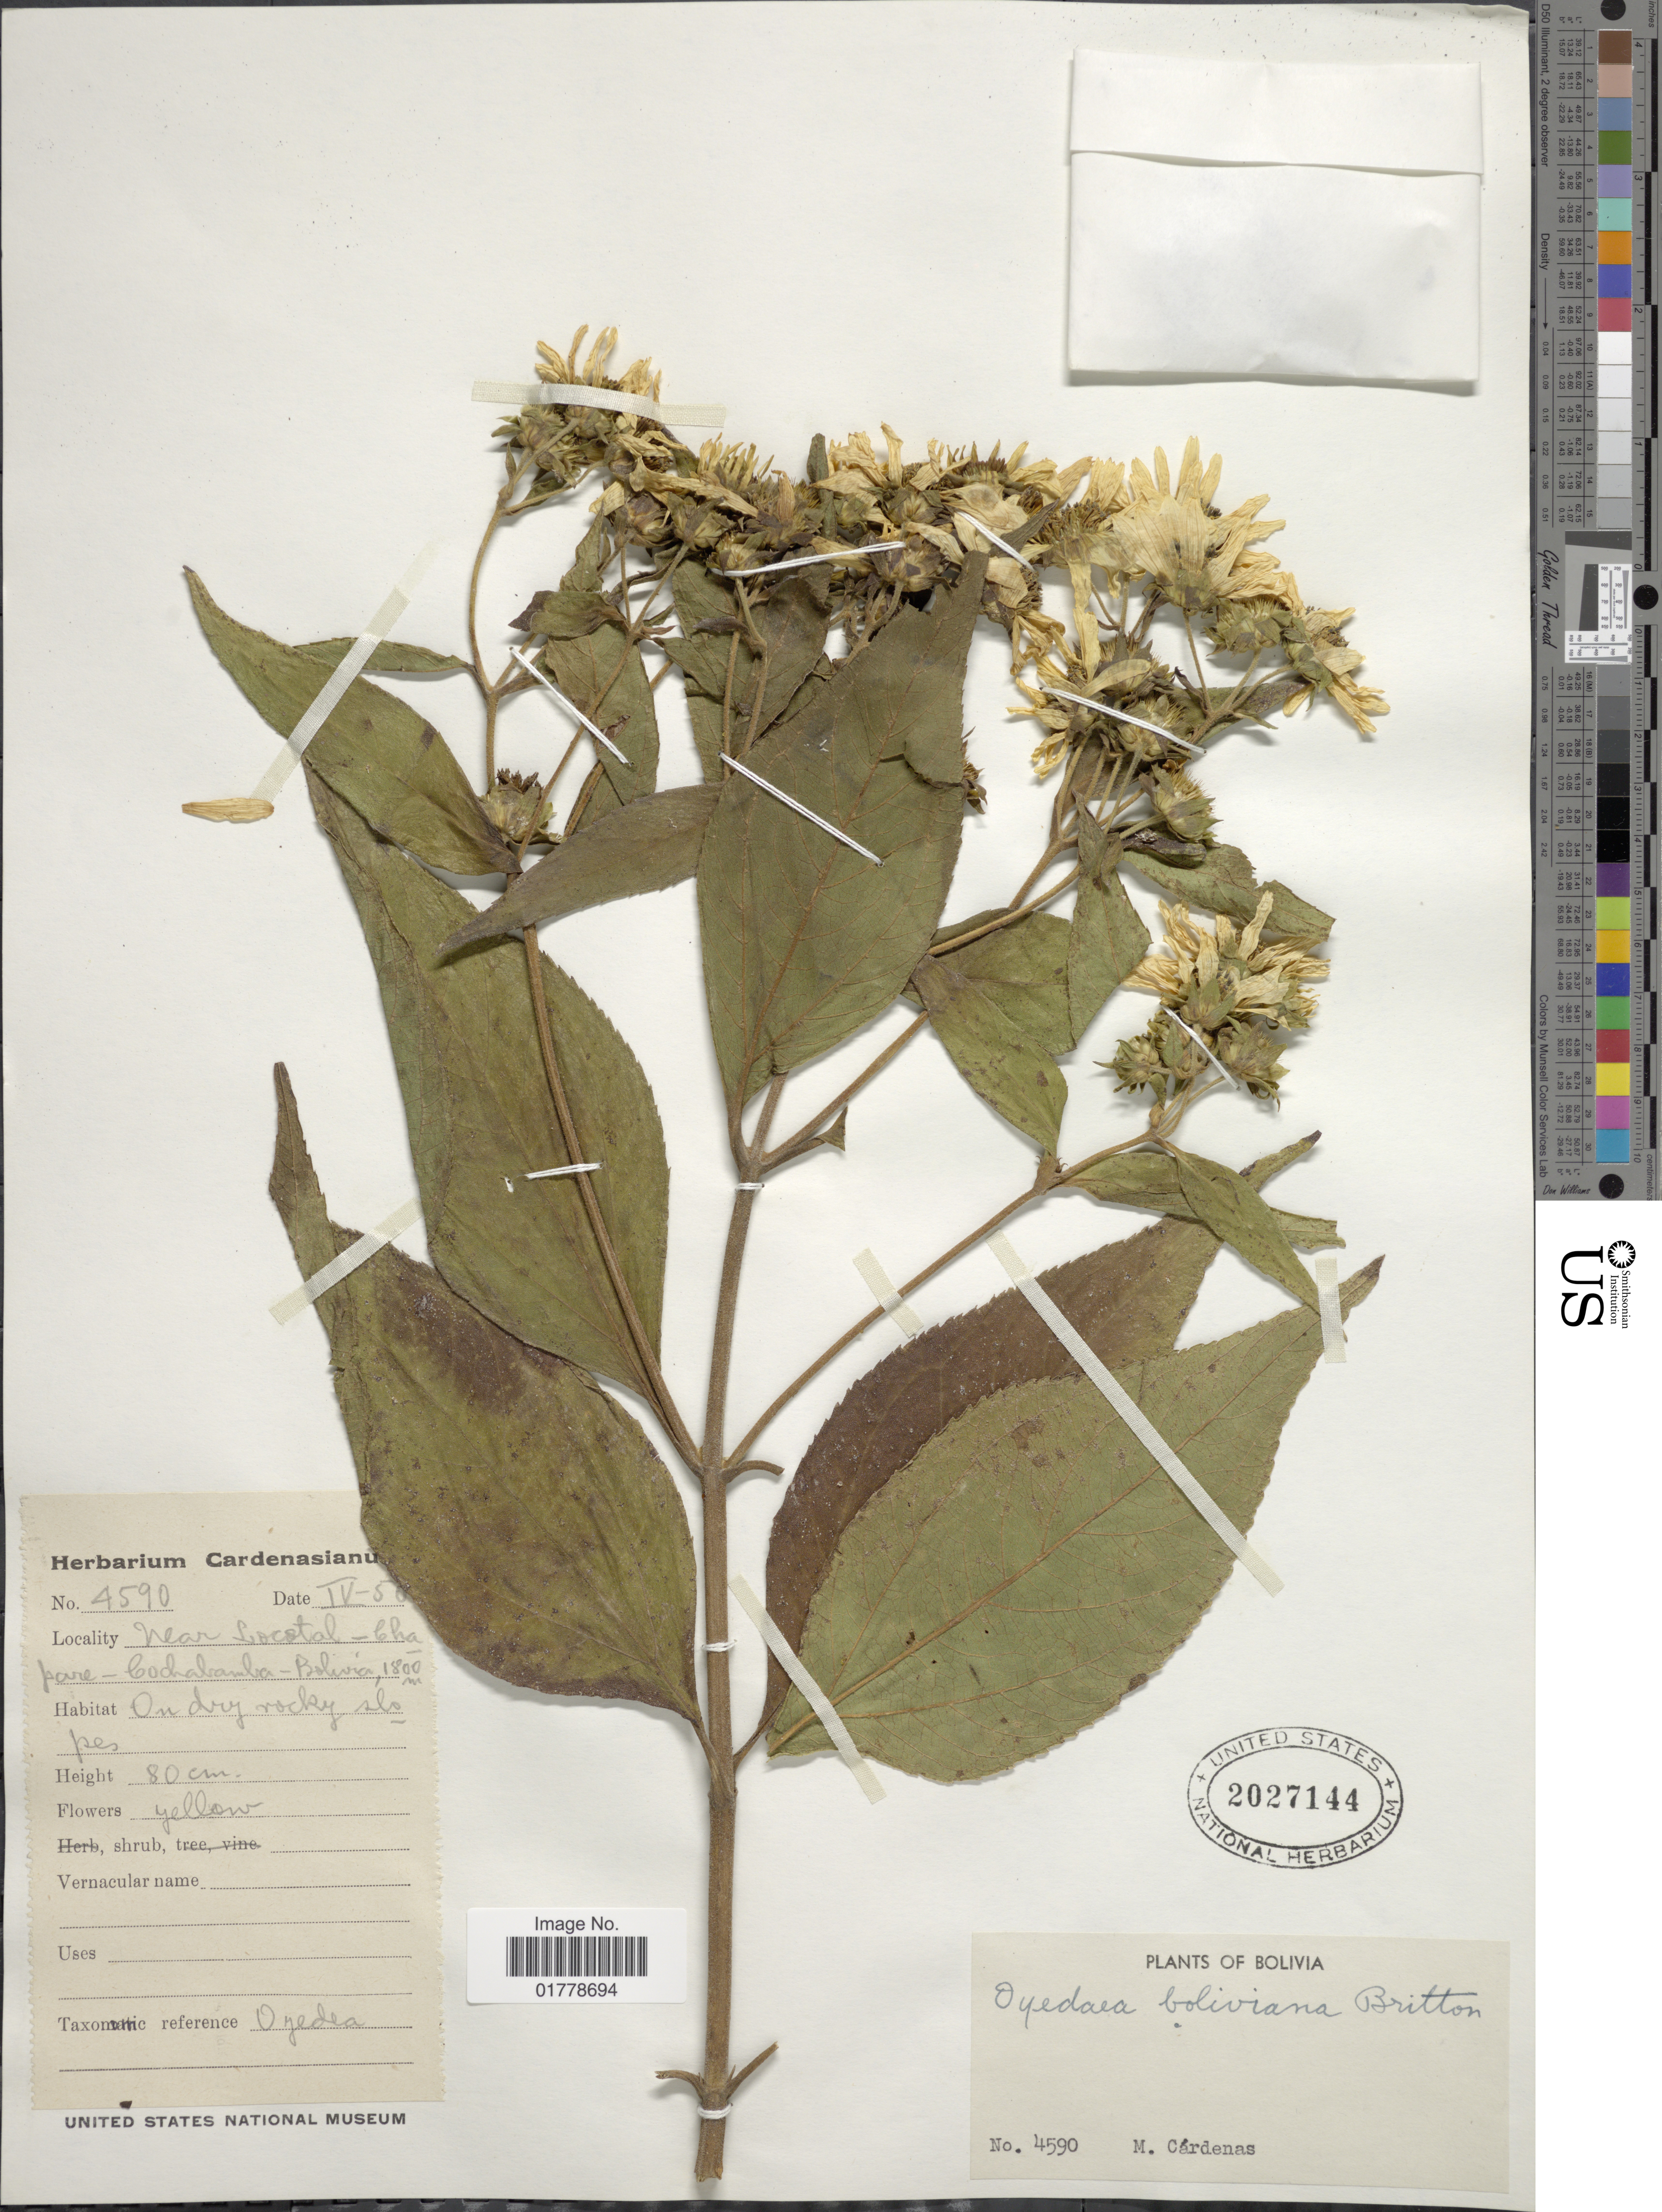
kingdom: Plantae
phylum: Tracheophyta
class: Magnoliopsida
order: Asterales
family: Asteraceae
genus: Oyedaea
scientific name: Oyedaea boliviana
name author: Britton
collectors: M. Cárdenas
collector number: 4590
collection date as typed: Transcribed d/m/y: /4/50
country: Bolivia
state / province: Cochabamba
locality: Near Locotal - Chapare - Cochabamba - Bolivia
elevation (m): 1800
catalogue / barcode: US 2027144